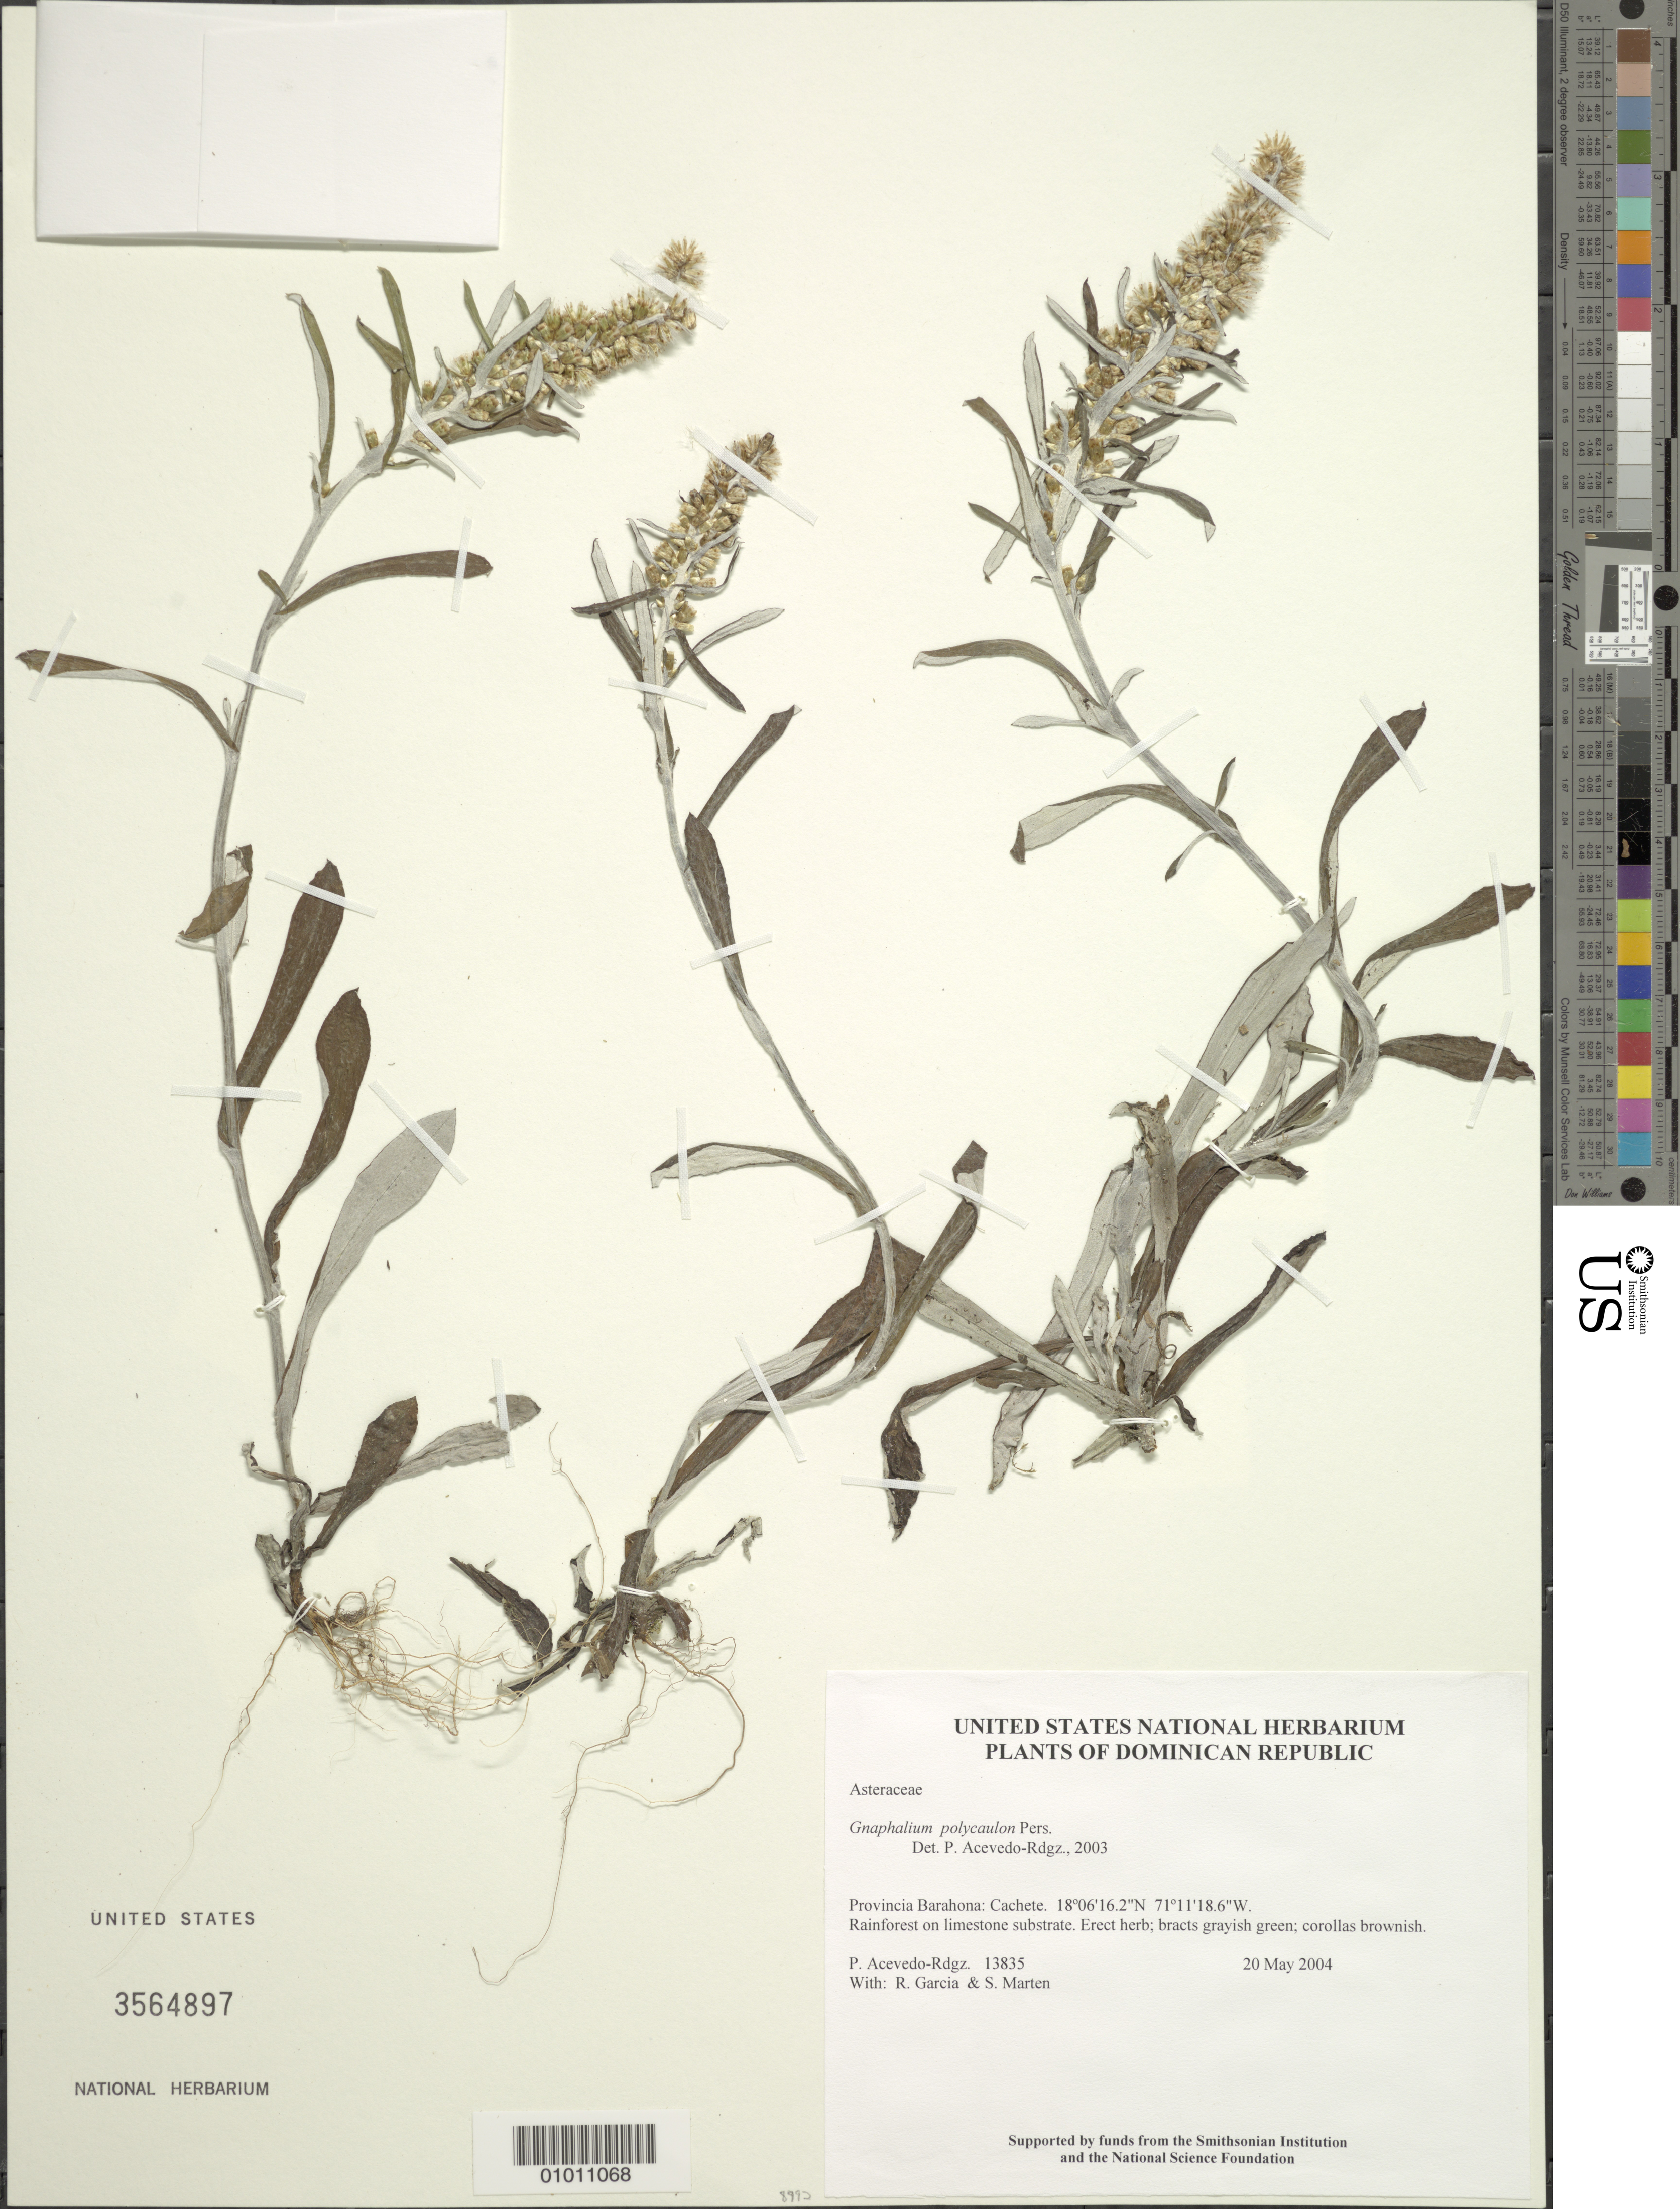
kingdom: Plantae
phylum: Tracheophyta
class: Magnoliopsida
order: Asterales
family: Asteraceae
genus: Gnaphalium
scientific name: Gnaphalium polycaulon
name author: Pers.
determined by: Acevedo-Rodríguez, P., (BOT), Smithsonian Institution - National Museum of Natural History (UNITED STATES)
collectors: P. Acevedo-Rodr., R. G. García & S. Marten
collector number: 13835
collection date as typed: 20 May 2004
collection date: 2004-05-20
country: Dominican Republic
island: Hispaniola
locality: Provincia Barahona: Cachete.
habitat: Rainforest on limestone substrate.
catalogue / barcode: US 3564897